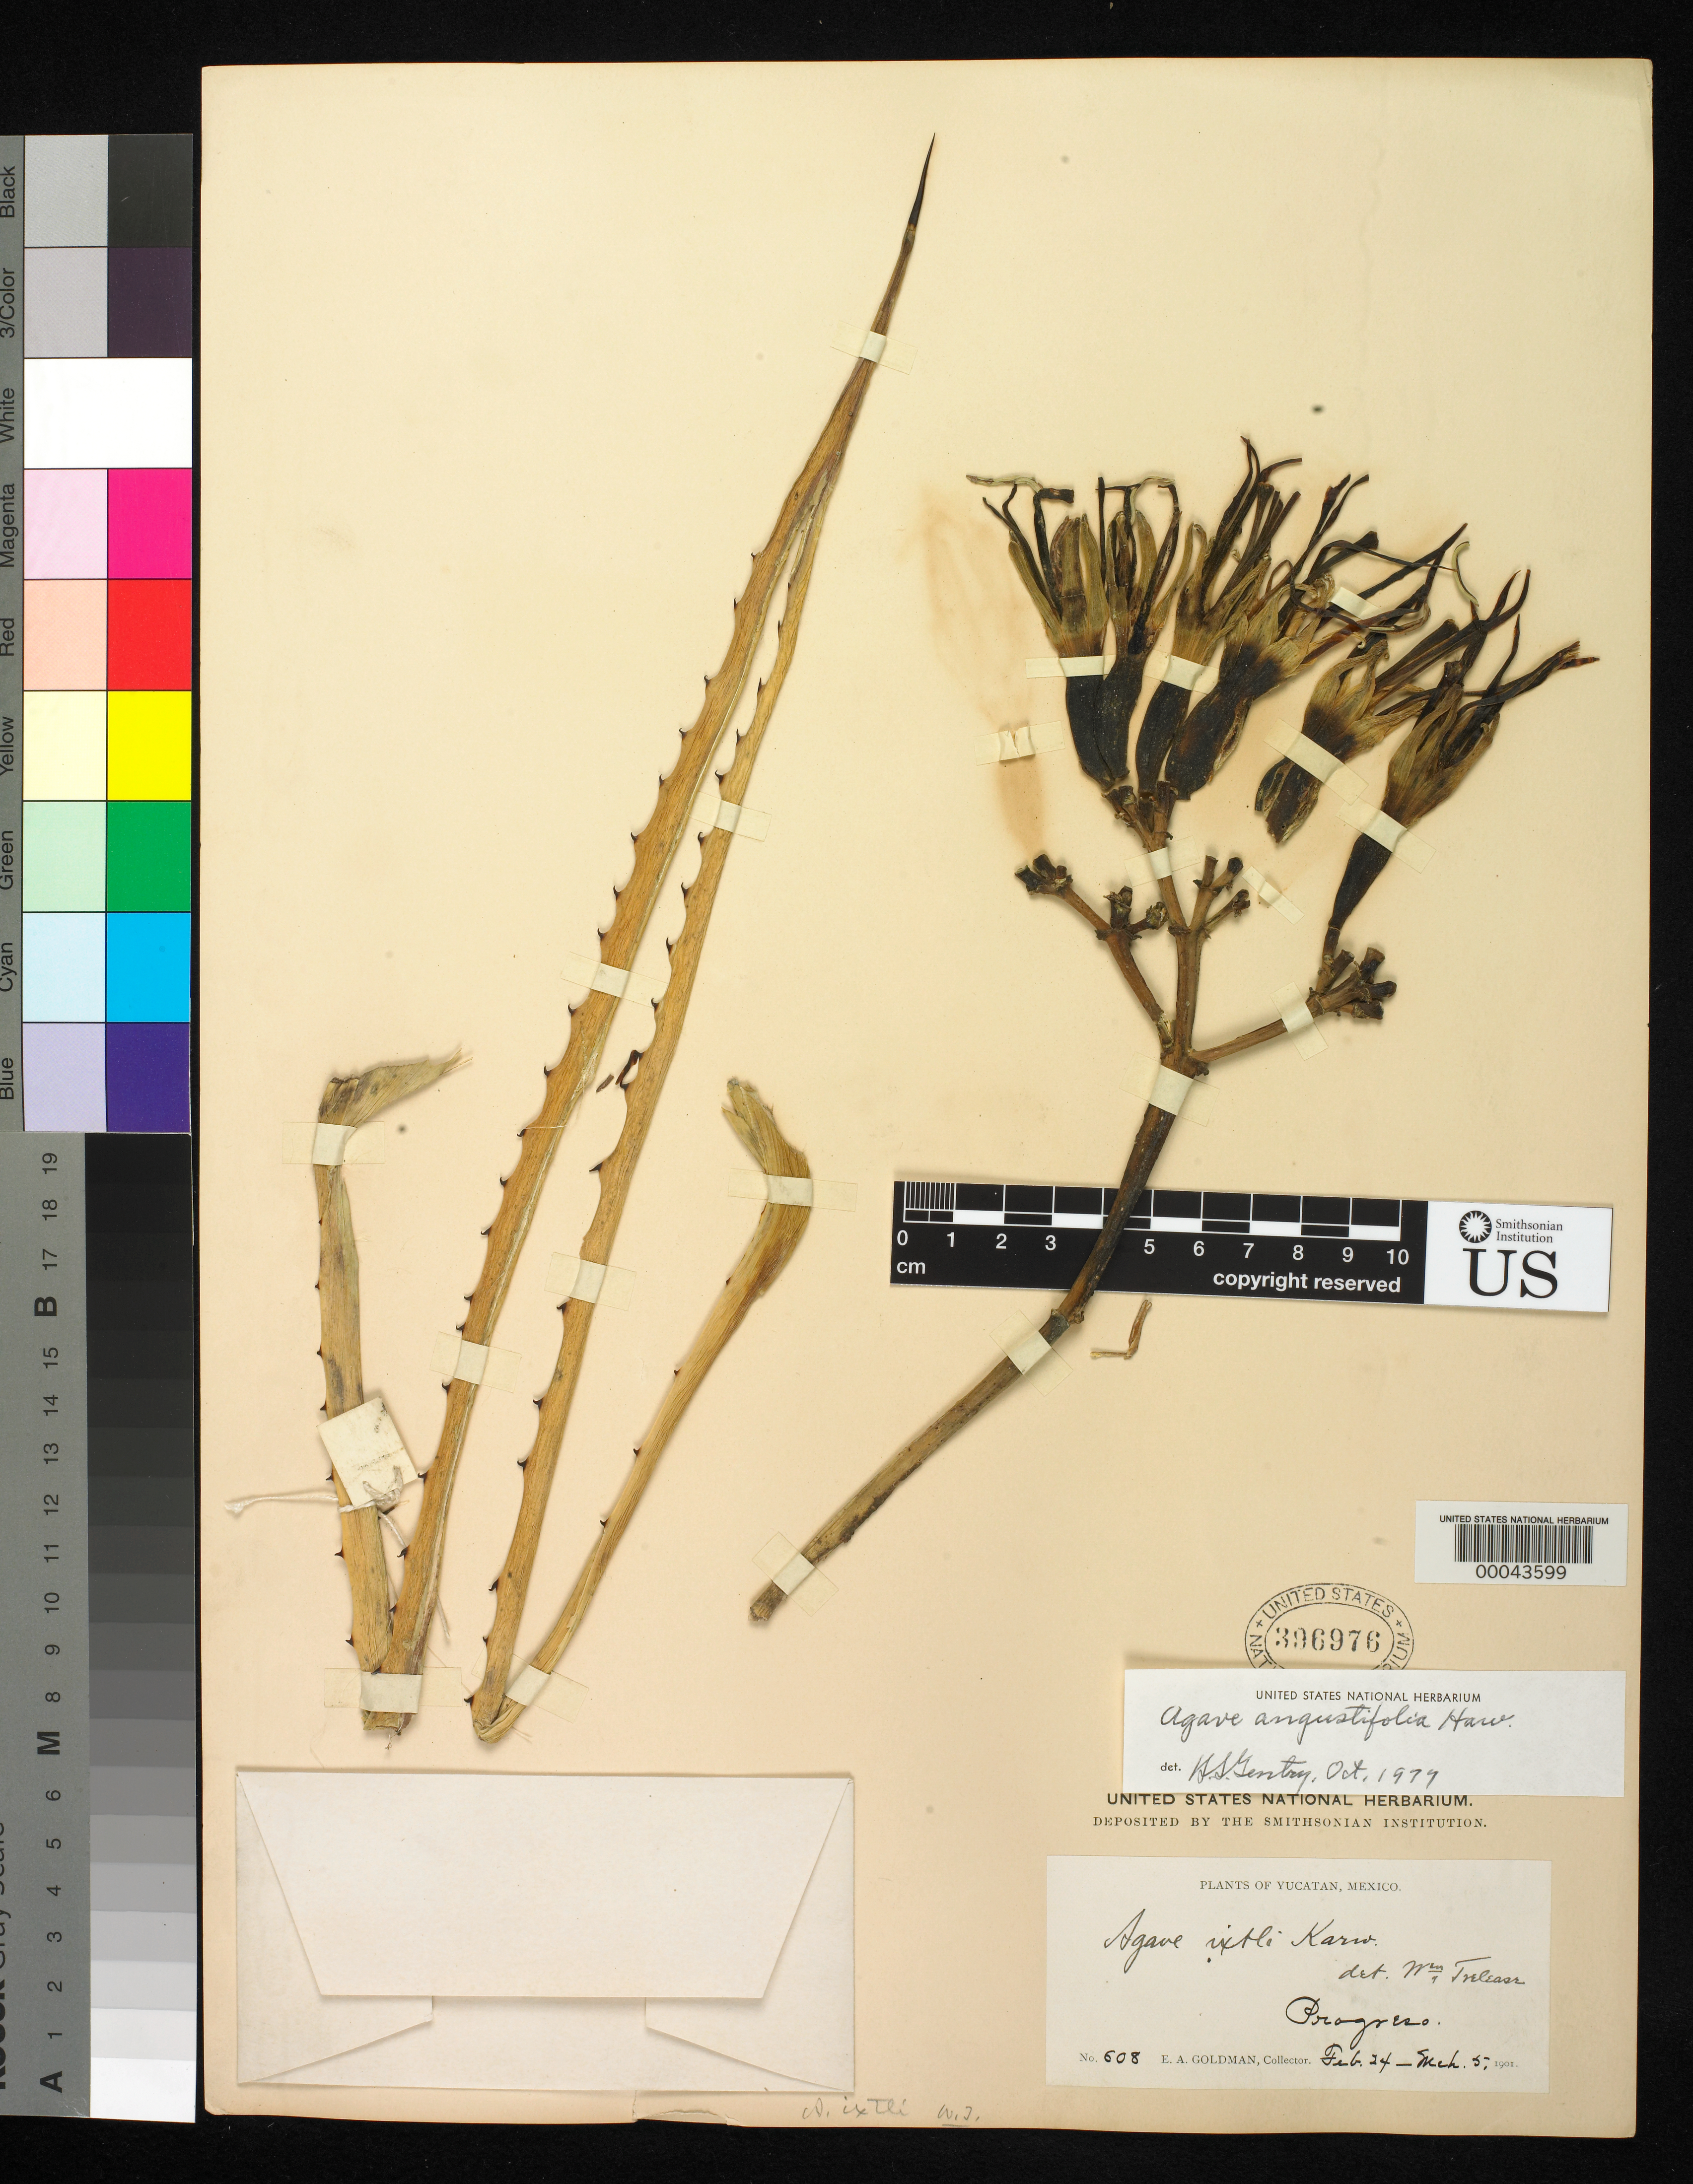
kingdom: Plantae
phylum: Tracheophyta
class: Liliopsida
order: Asparagales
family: Asparagaceae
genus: Agave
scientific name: Agave angustifolia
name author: Haw.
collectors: E. A. Goldman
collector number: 608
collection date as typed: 24 Feb 1901 to 05 Mar 1901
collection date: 1901-02-24/1901-03-05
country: Mexico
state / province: Yucatán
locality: Progreso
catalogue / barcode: US 396976